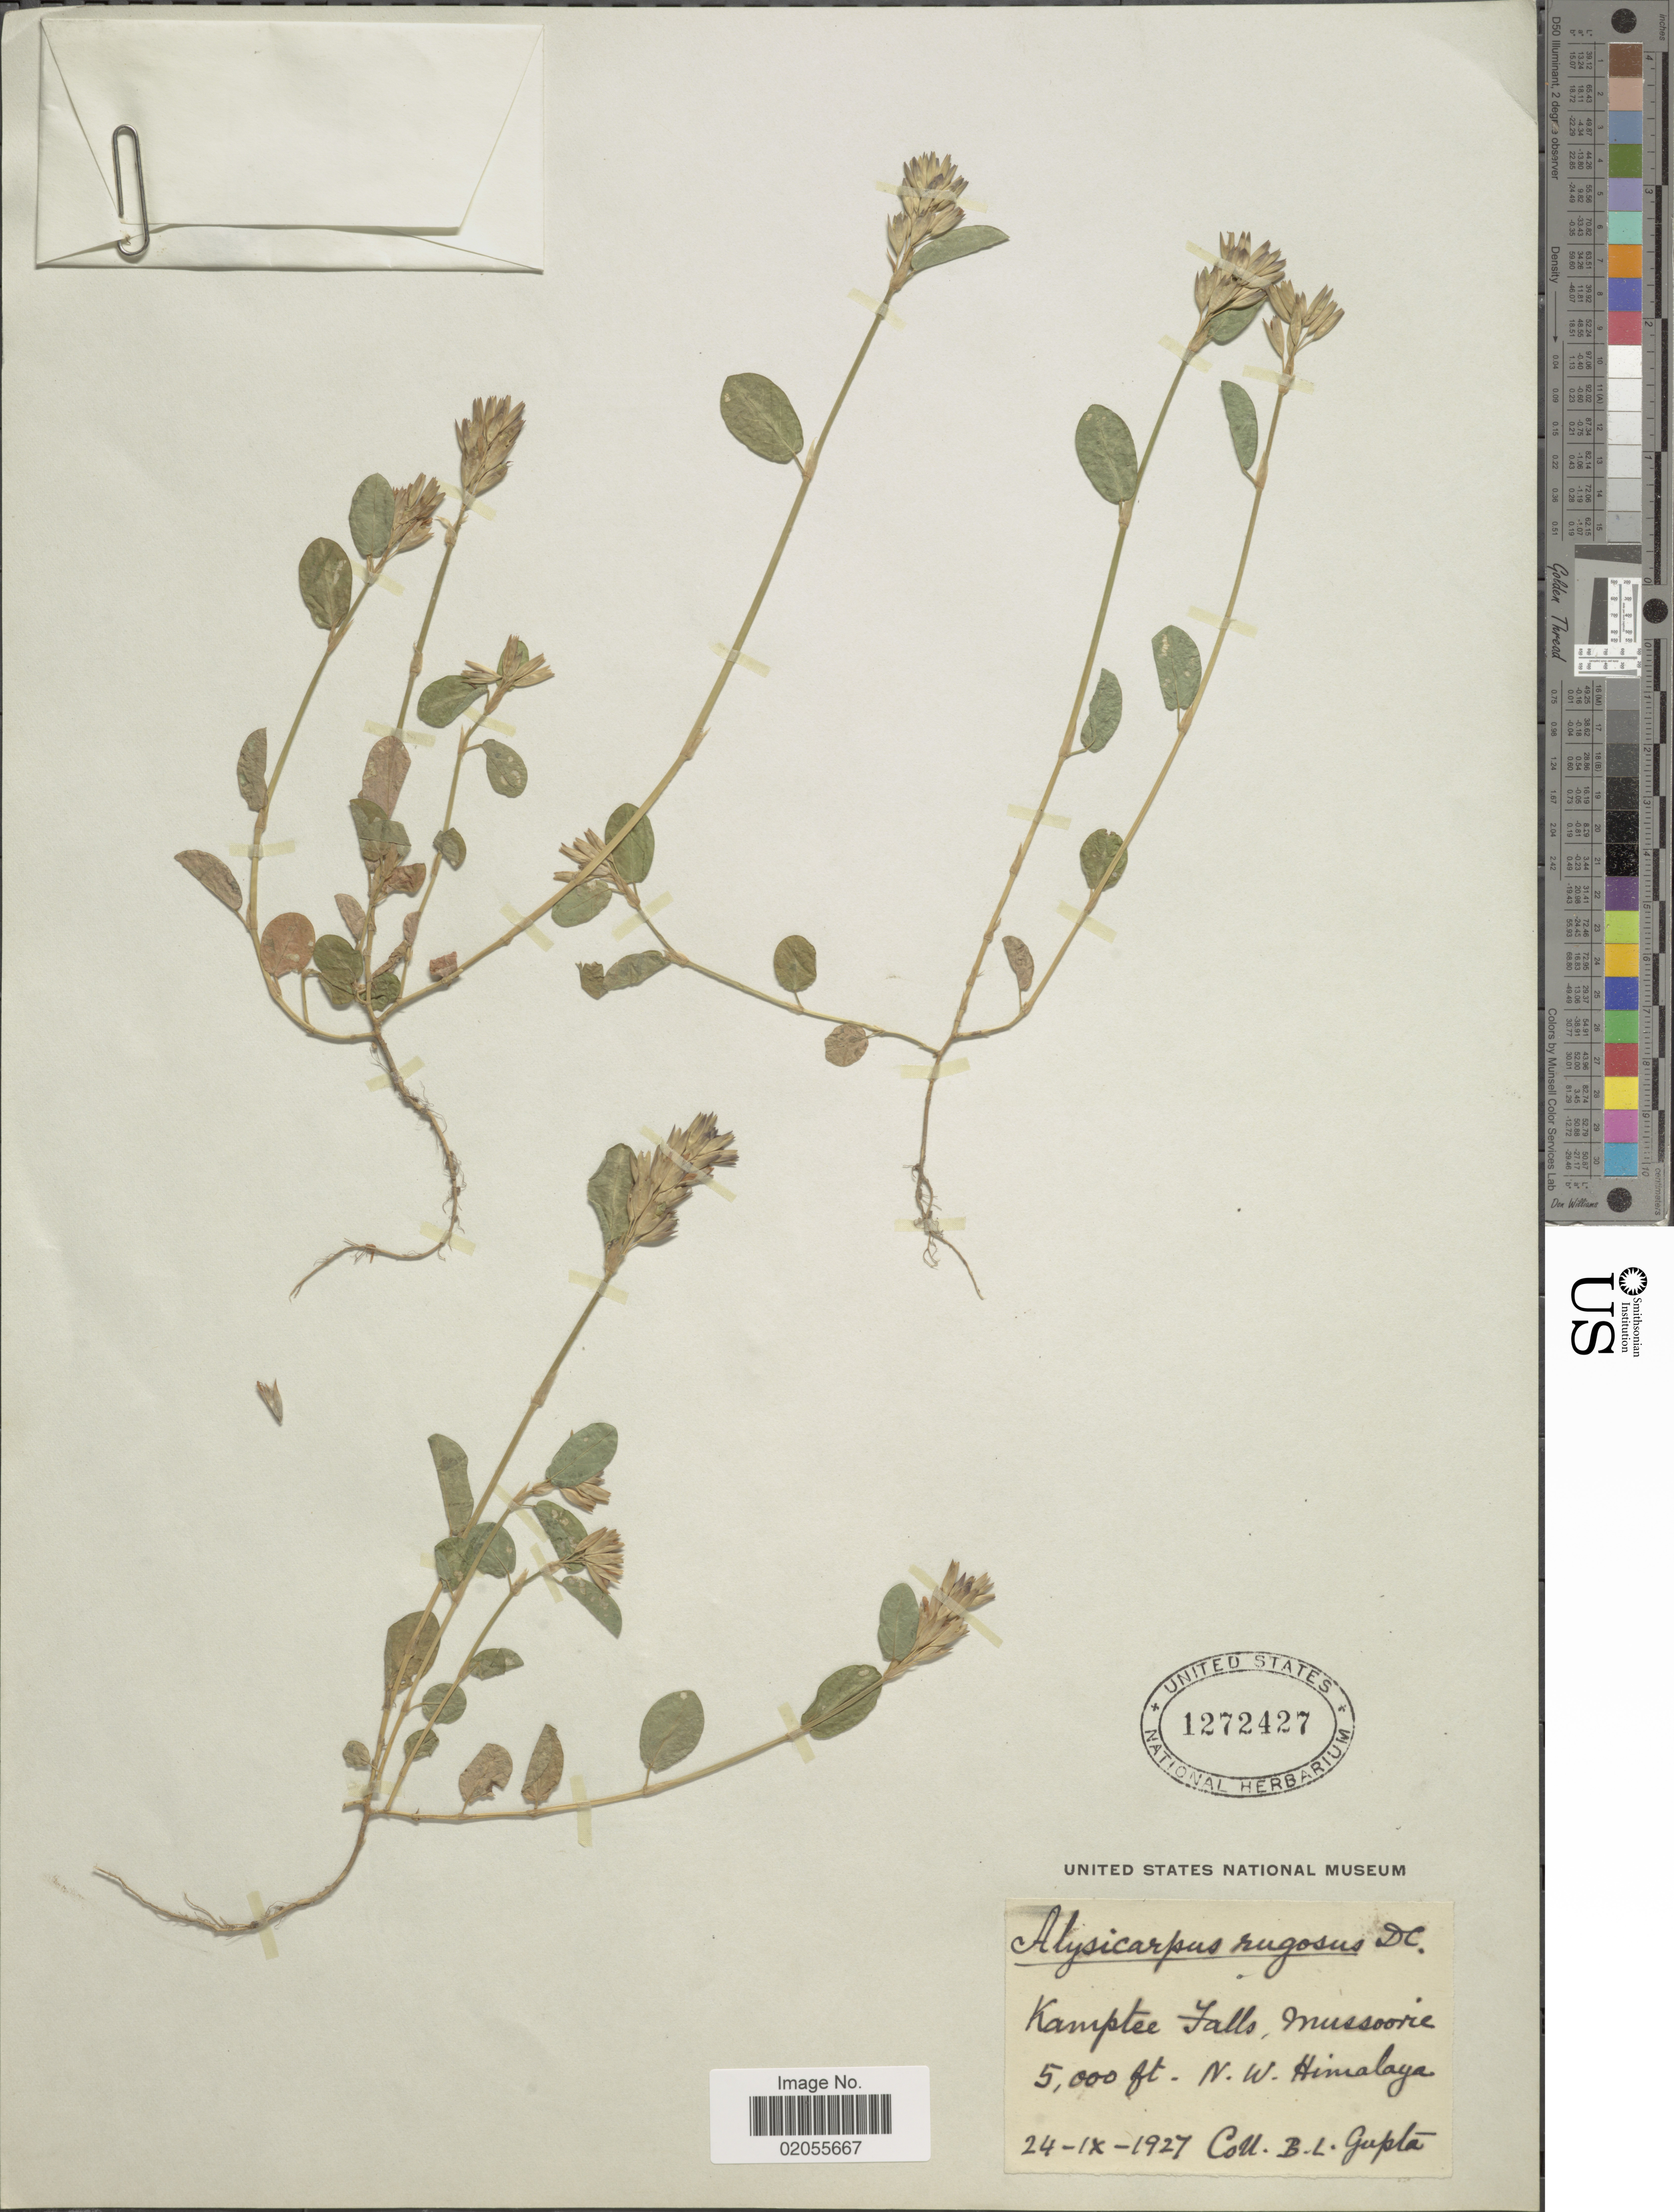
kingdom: Plantae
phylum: Tracheophyta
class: Magnoliopsida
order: Fabales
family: Fabaceae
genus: Alysicarpus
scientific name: Alysicarpus rugosus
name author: (Willd.) DC.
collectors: B. L. Gupta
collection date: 1927-09-24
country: India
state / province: Uttarakhand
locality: Kamptee Falls, Mussoorie, N. W. Himalaya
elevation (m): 1524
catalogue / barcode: US 1272427